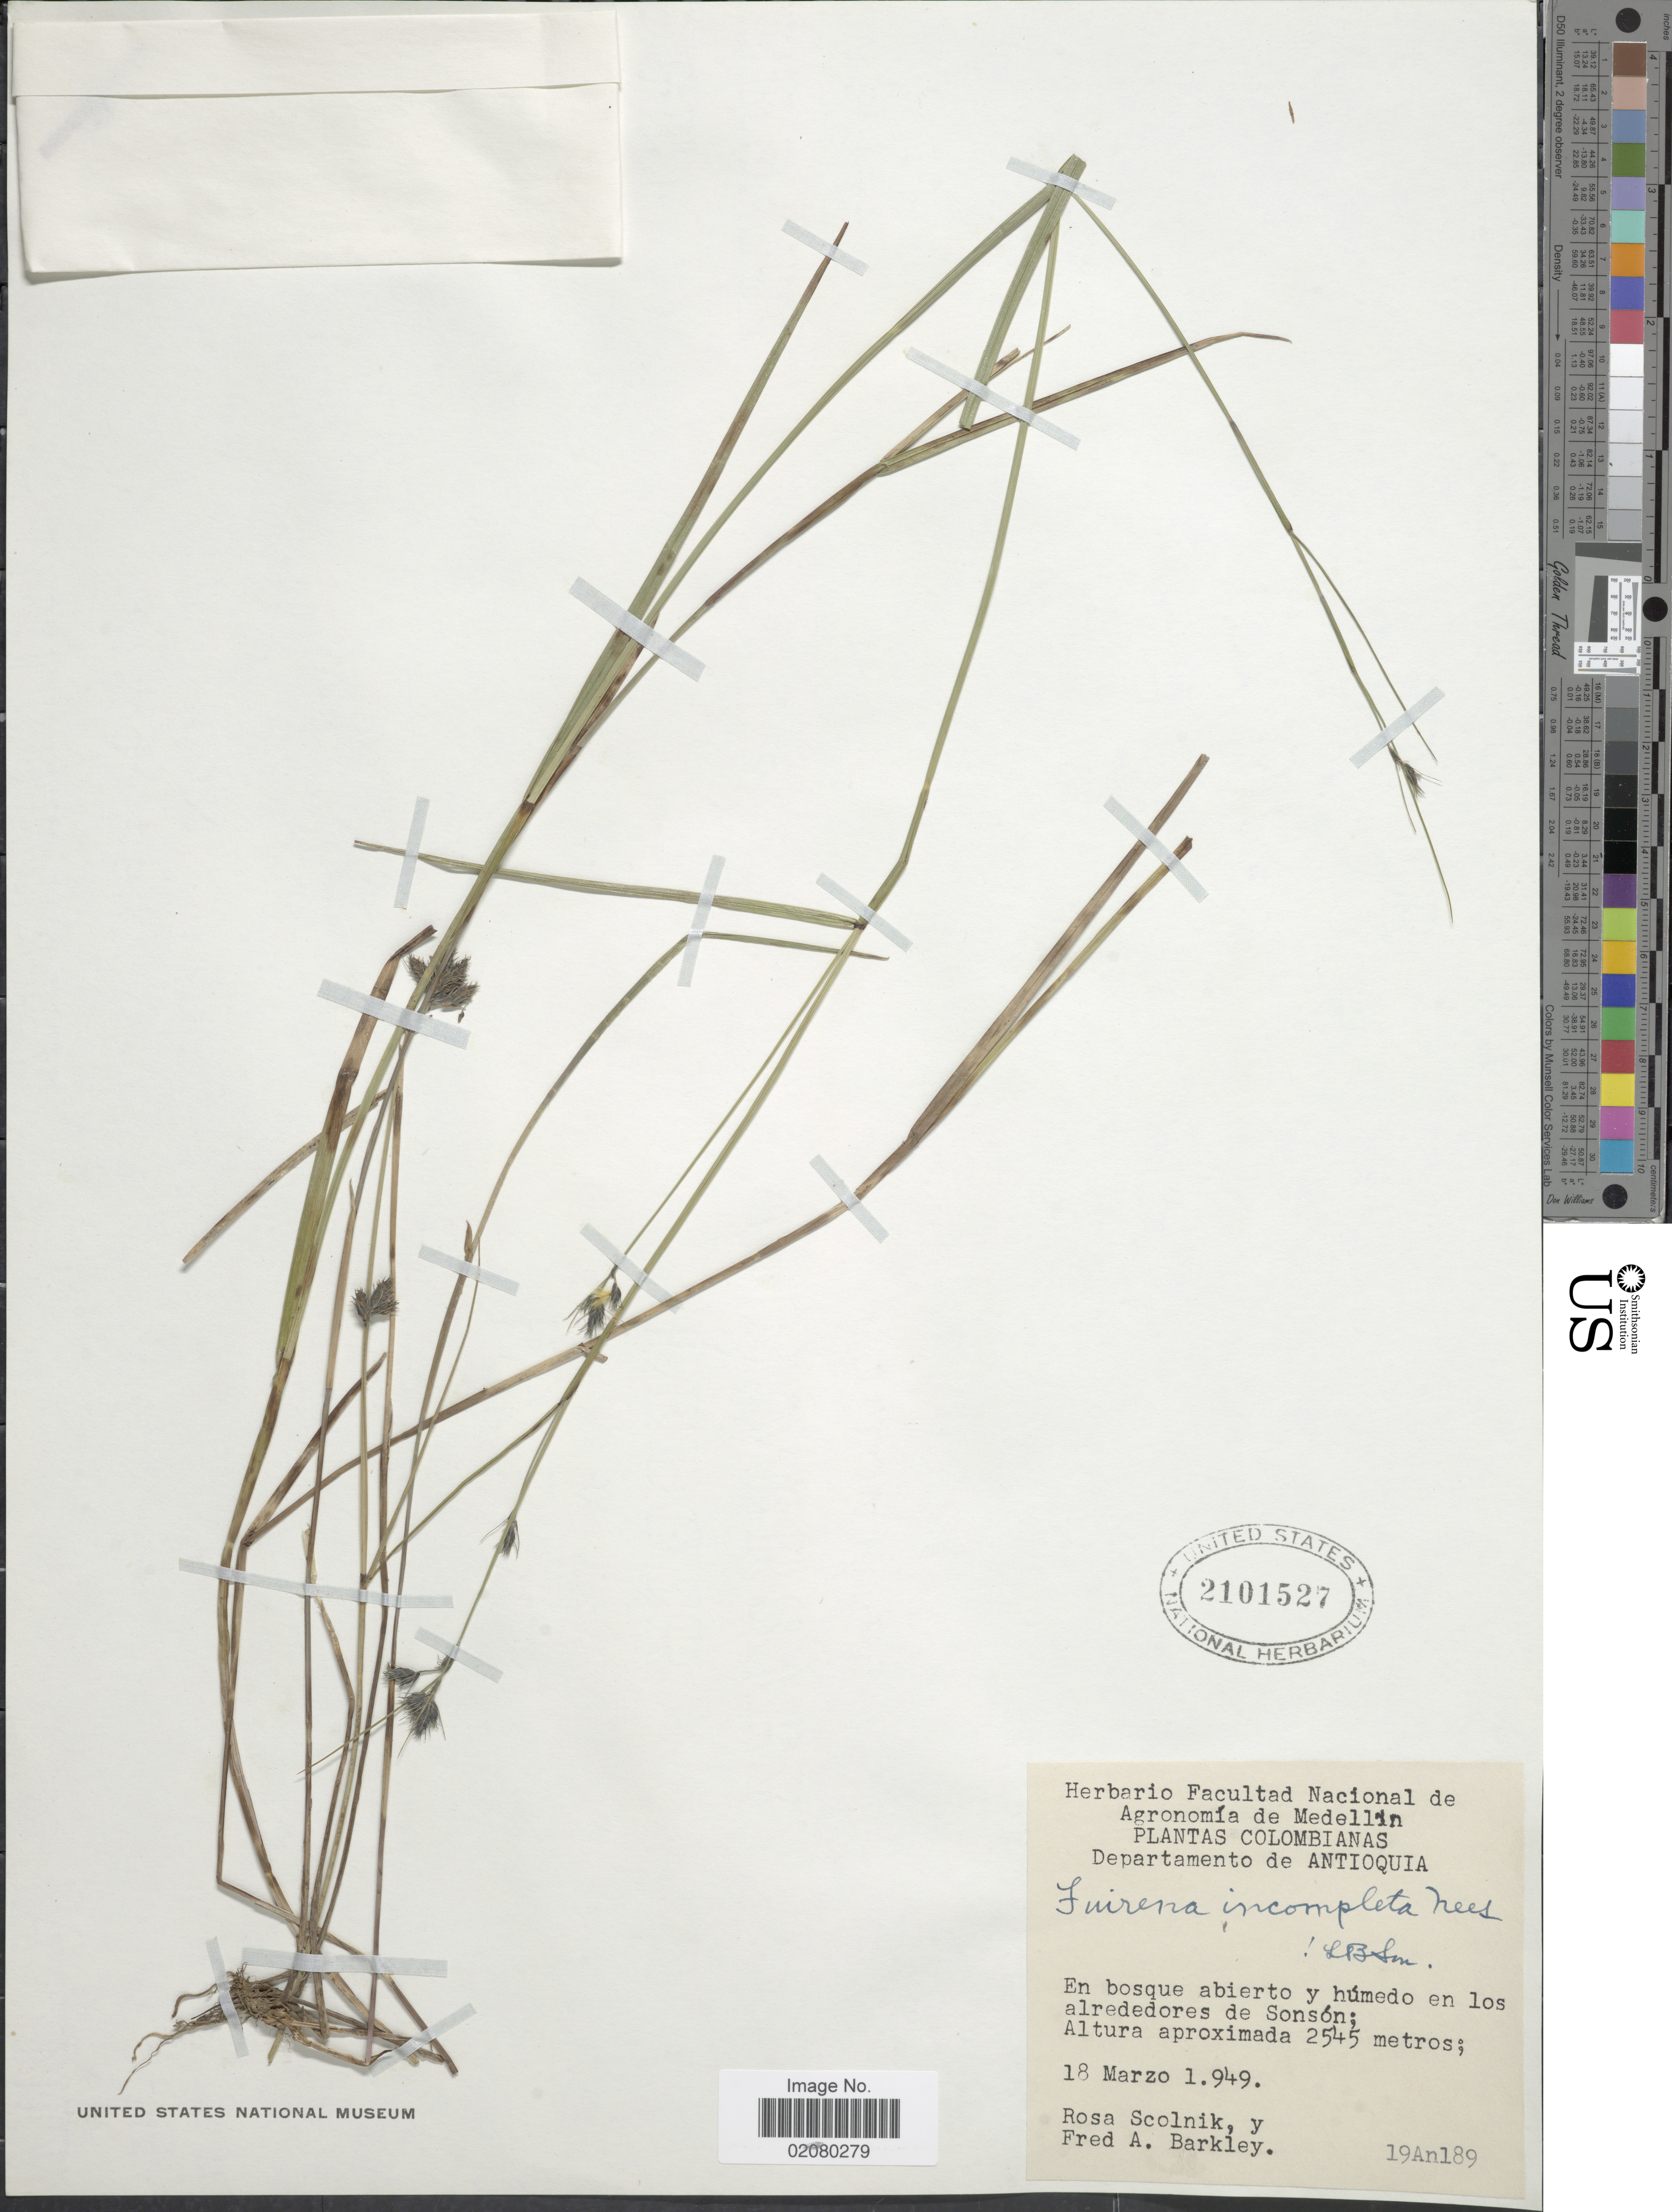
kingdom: Plantae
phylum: Tracheophyta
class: Liliopsida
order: Poales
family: Cyperaceae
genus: Fuirena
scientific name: Fuirena incompleta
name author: Nees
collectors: R. Scolnik & F. A. Barkley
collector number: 19An189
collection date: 1949-03-18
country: Colombia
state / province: Antioquia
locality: Departamento de Anioquia, En bosque abierto y humedo en los alrededores de Sonson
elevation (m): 2545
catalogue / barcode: US 2101527